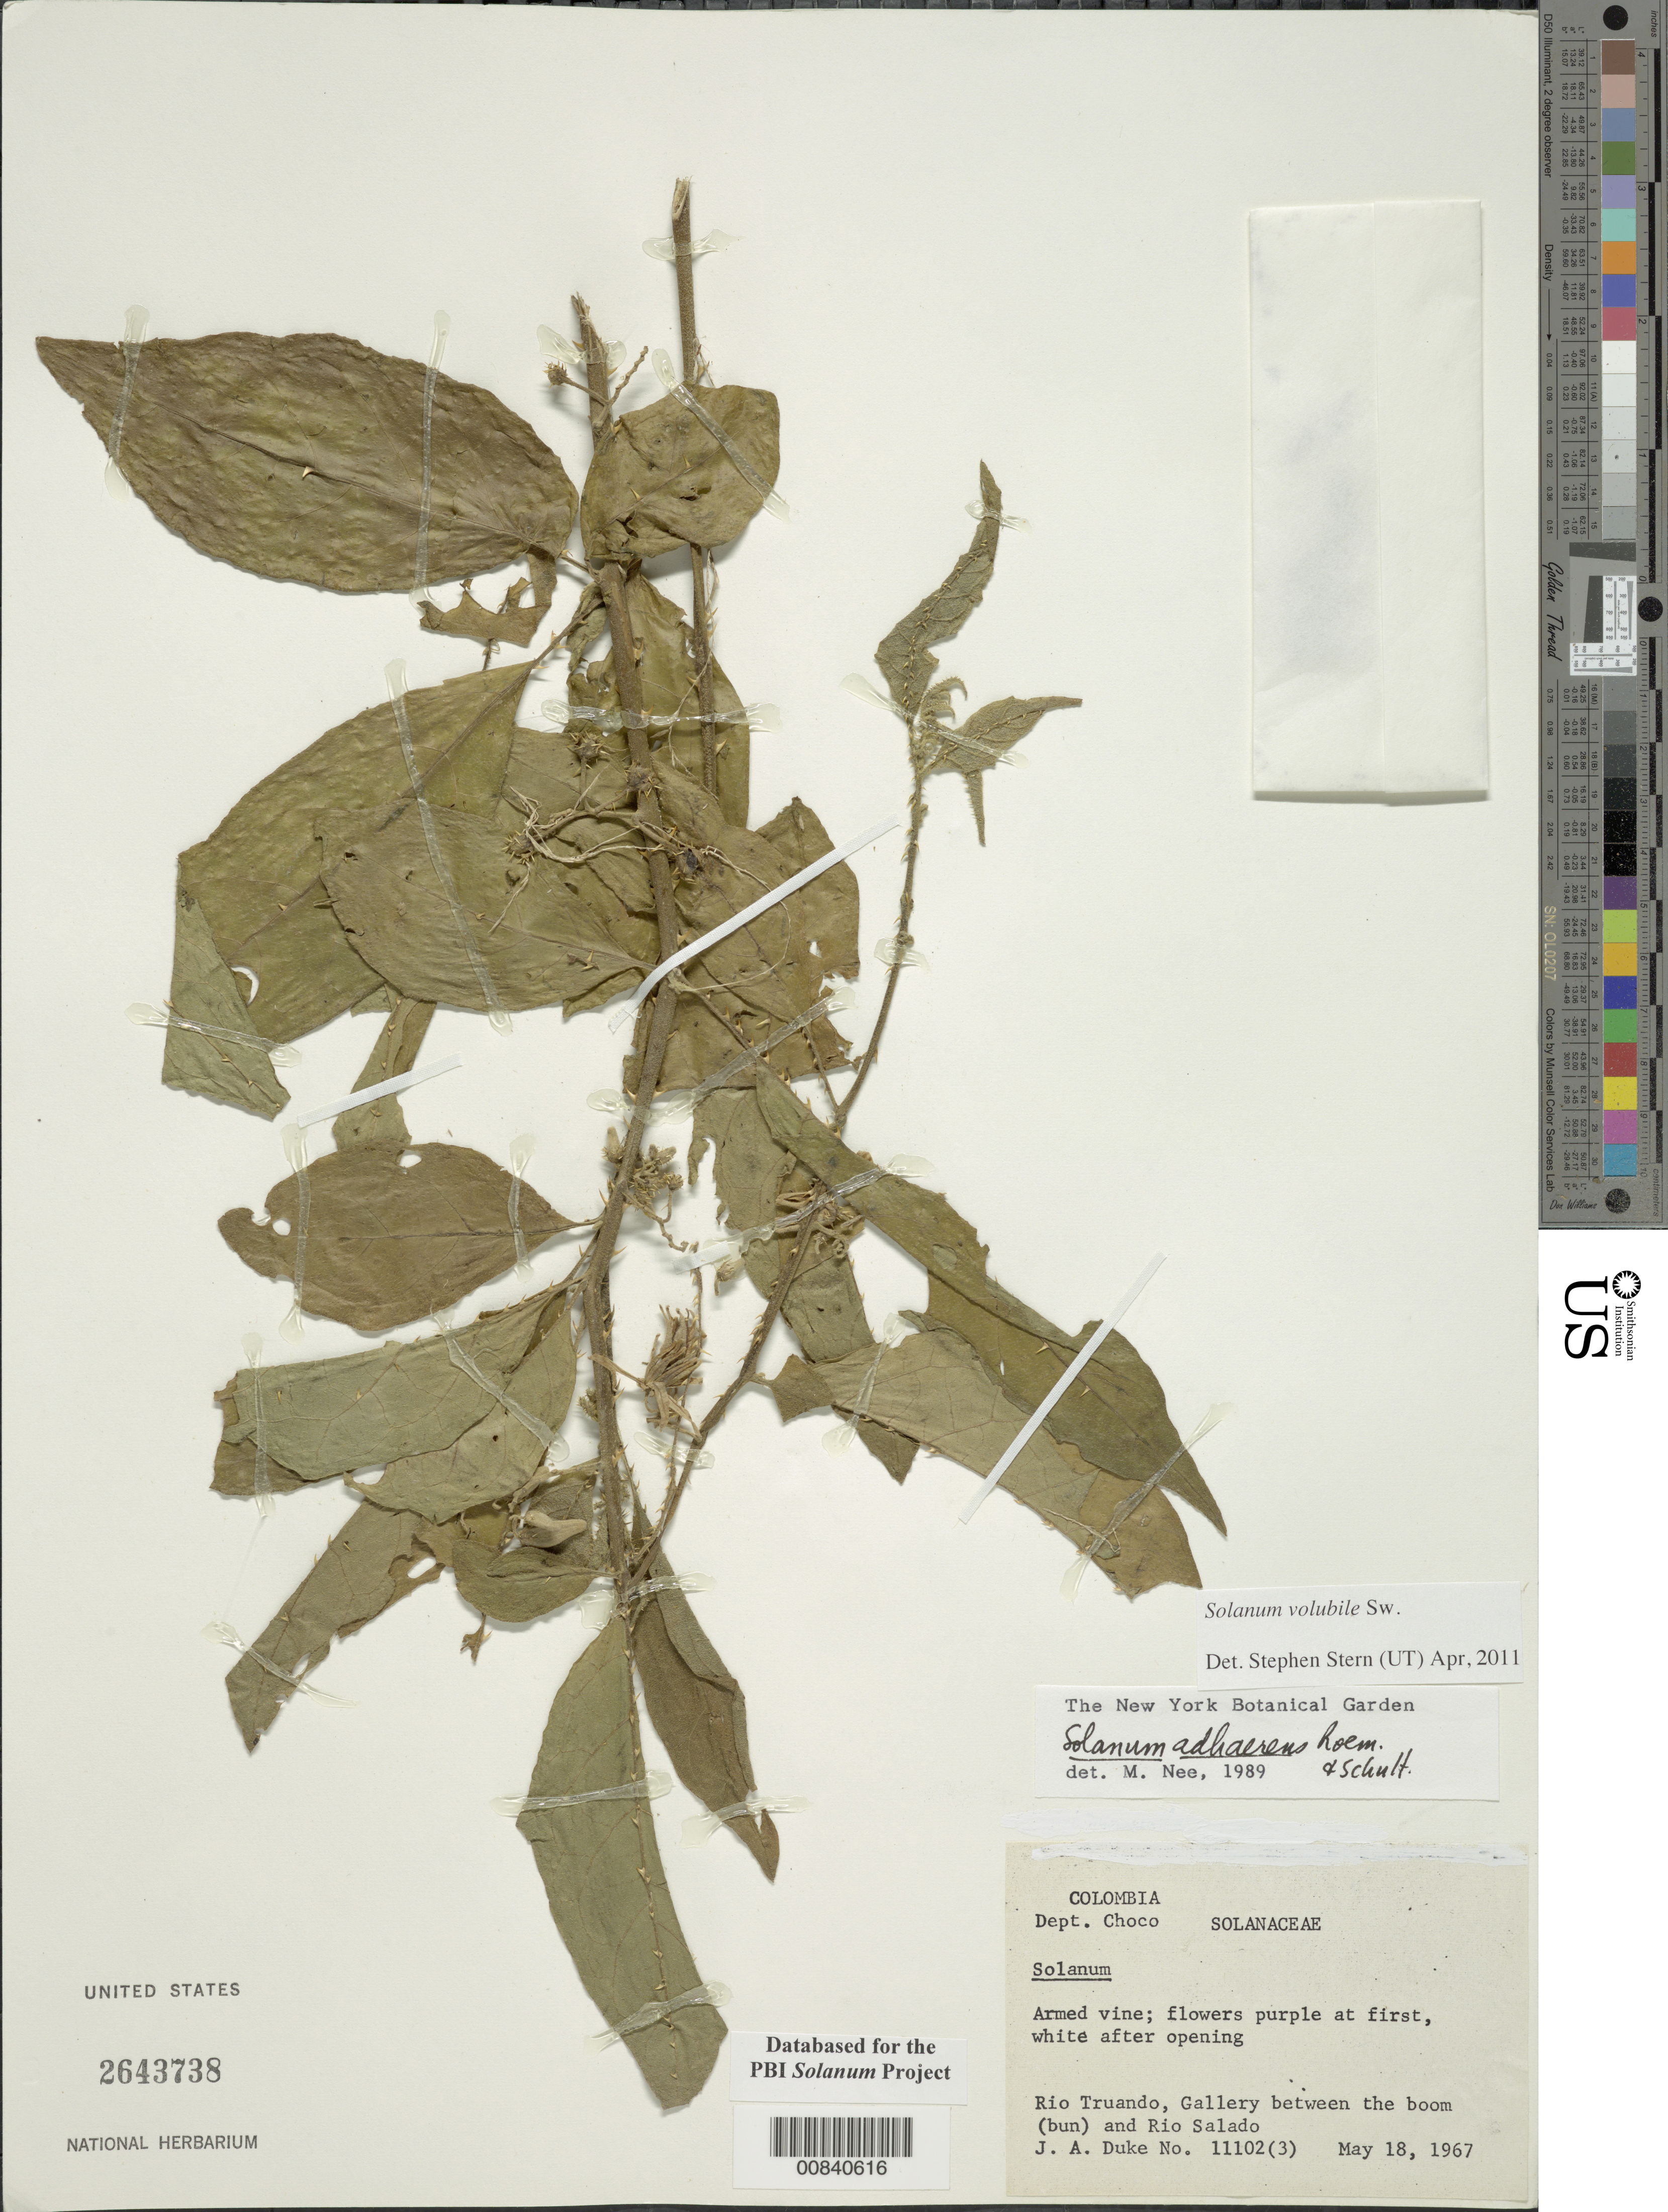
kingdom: Plantae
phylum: Tracheophyta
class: Magnoliopsida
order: Solanales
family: Solanaceae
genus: Solanum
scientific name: Solanum volubile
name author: Sw.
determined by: Stern, S. R., (UT)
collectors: J. A. Duke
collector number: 11102 (3)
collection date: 1967-05-18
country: Colombia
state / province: Chocó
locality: Rio Truando, Gallery between the boom (bun) and Rio Salado.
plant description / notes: Previously databased for the PBI Solanum Project; entered into EMU by MJDatiles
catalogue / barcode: US 2643738